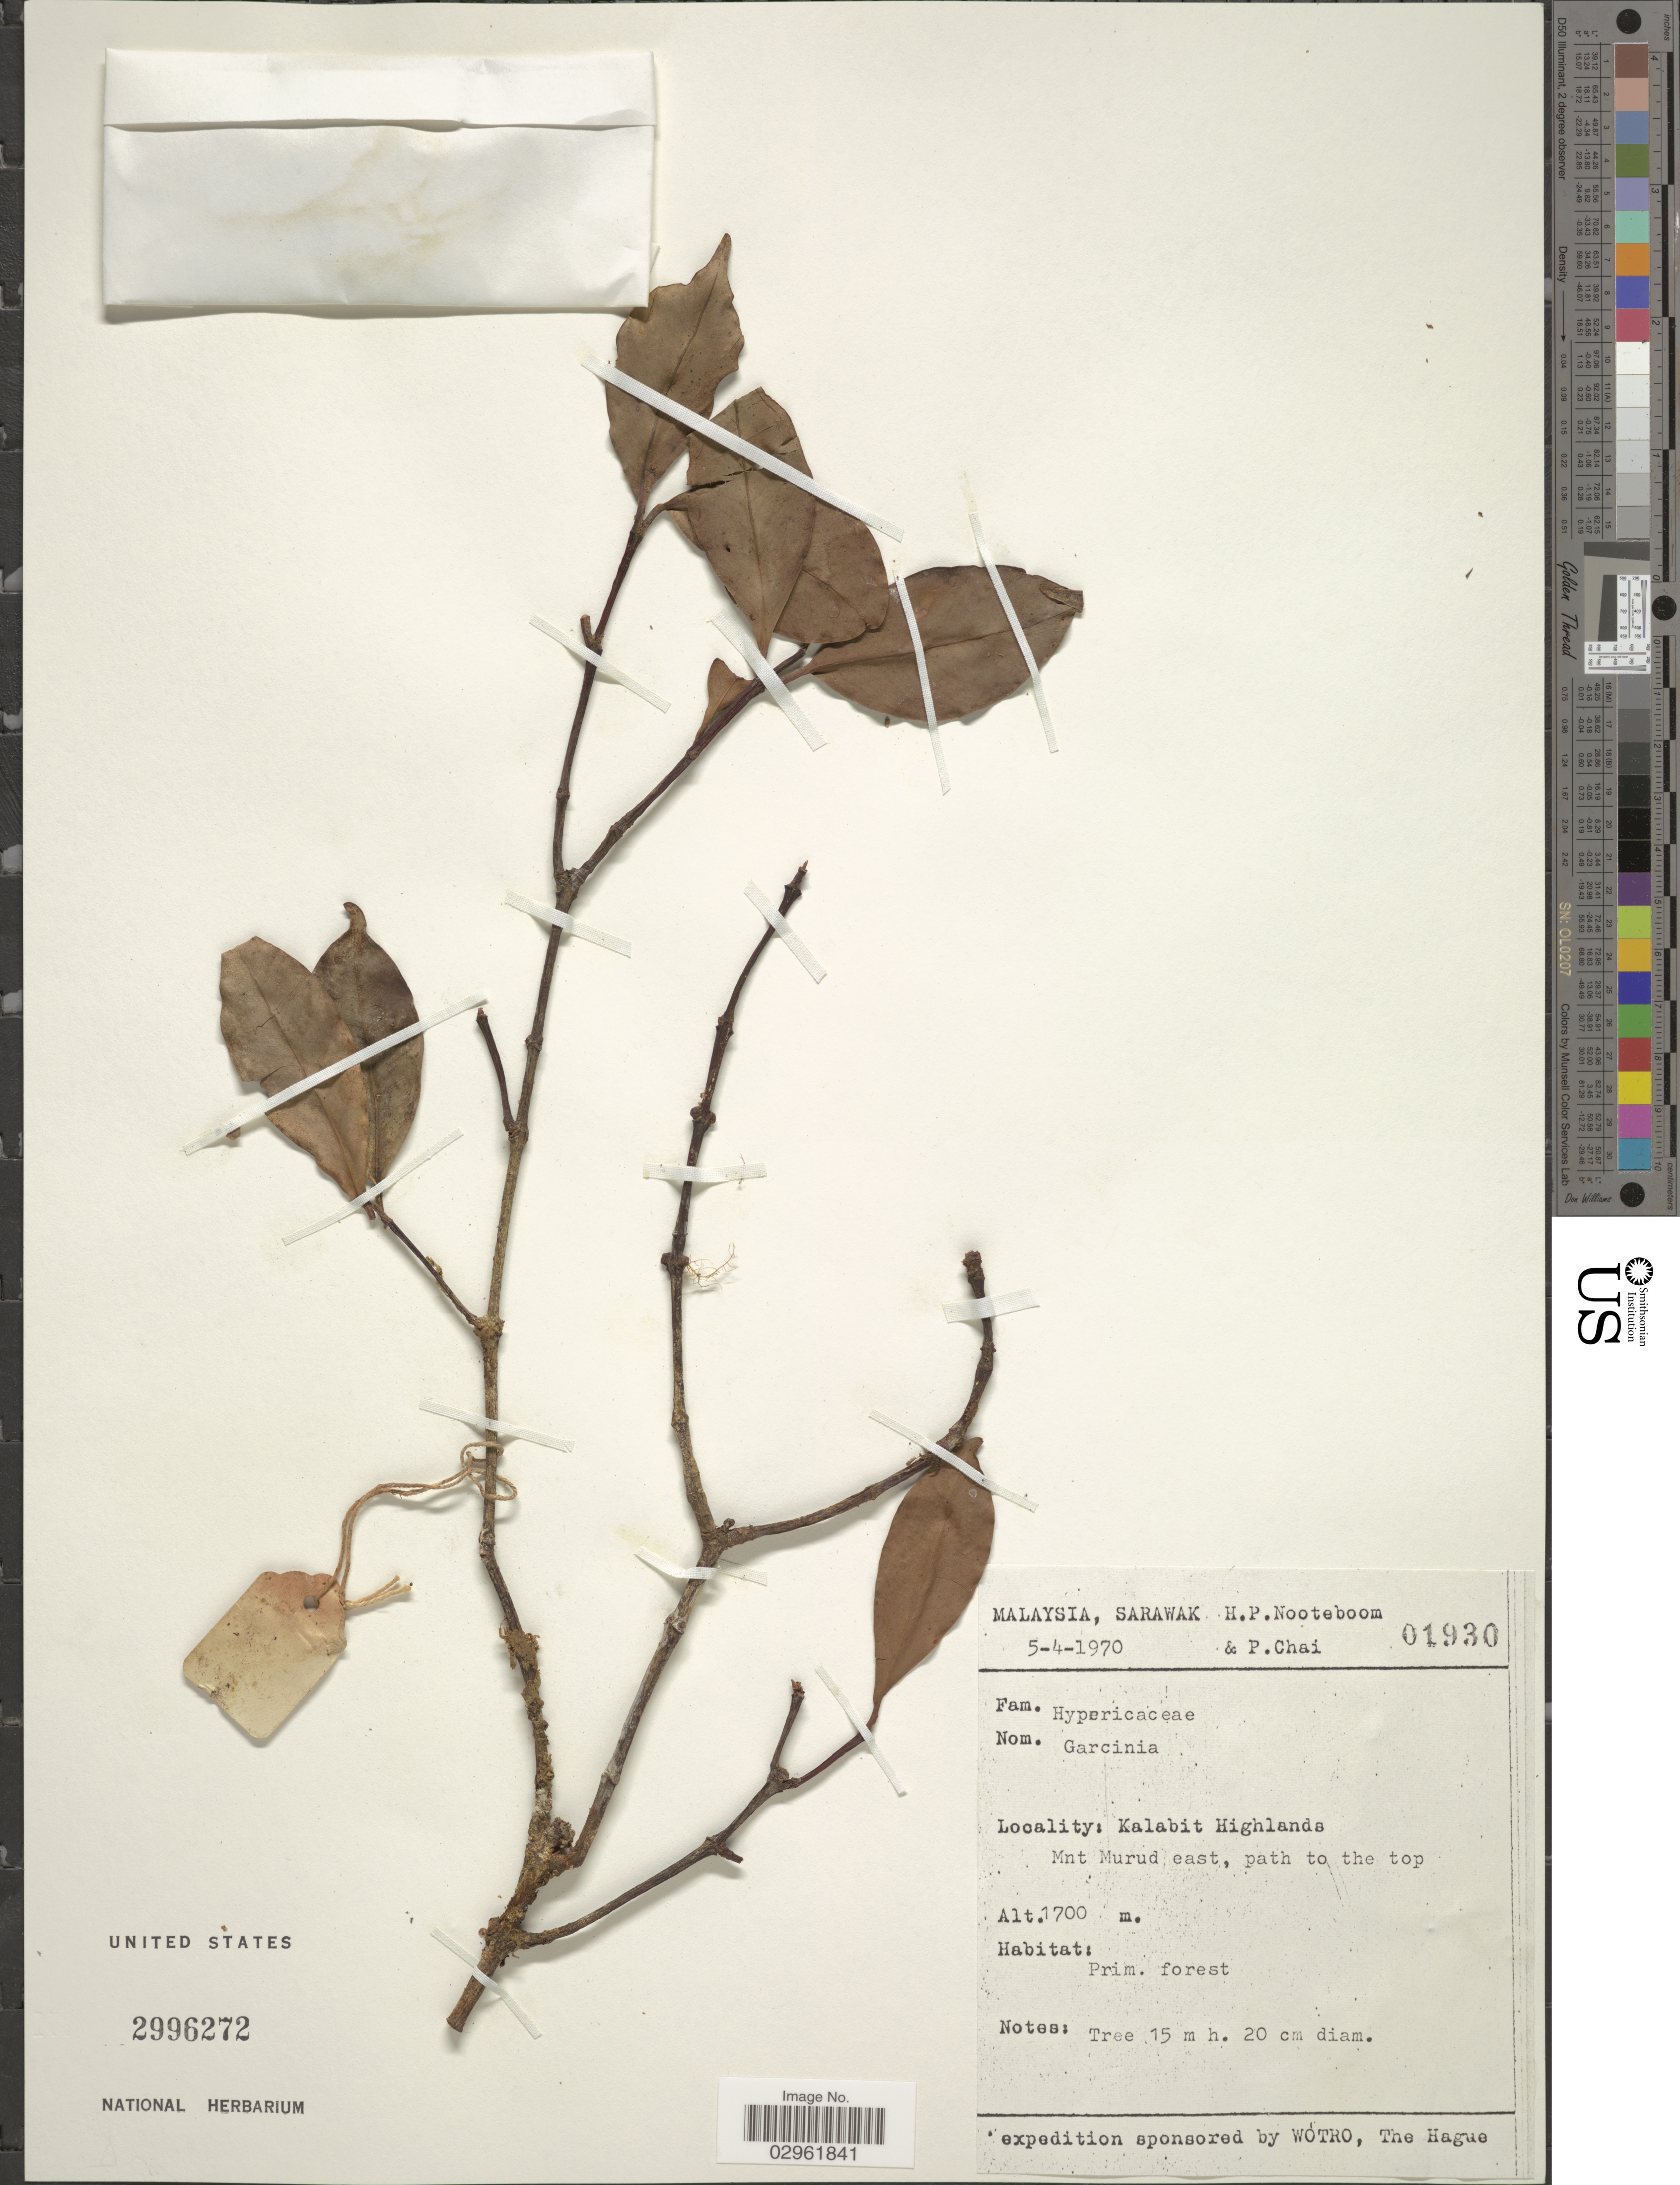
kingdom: Plantae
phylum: Tracheophyta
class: Magnoliopsida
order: Malpighiales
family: Clusiaceae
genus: Garcinia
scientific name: Garcinia sp.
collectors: H. P. Nooteboom & P. Chai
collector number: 01930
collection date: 1970-04-05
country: Malaysia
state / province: Sarawak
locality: Kalabit Highlands, Mnt Murud east, path to the top.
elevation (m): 1700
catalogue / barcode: US 2996272